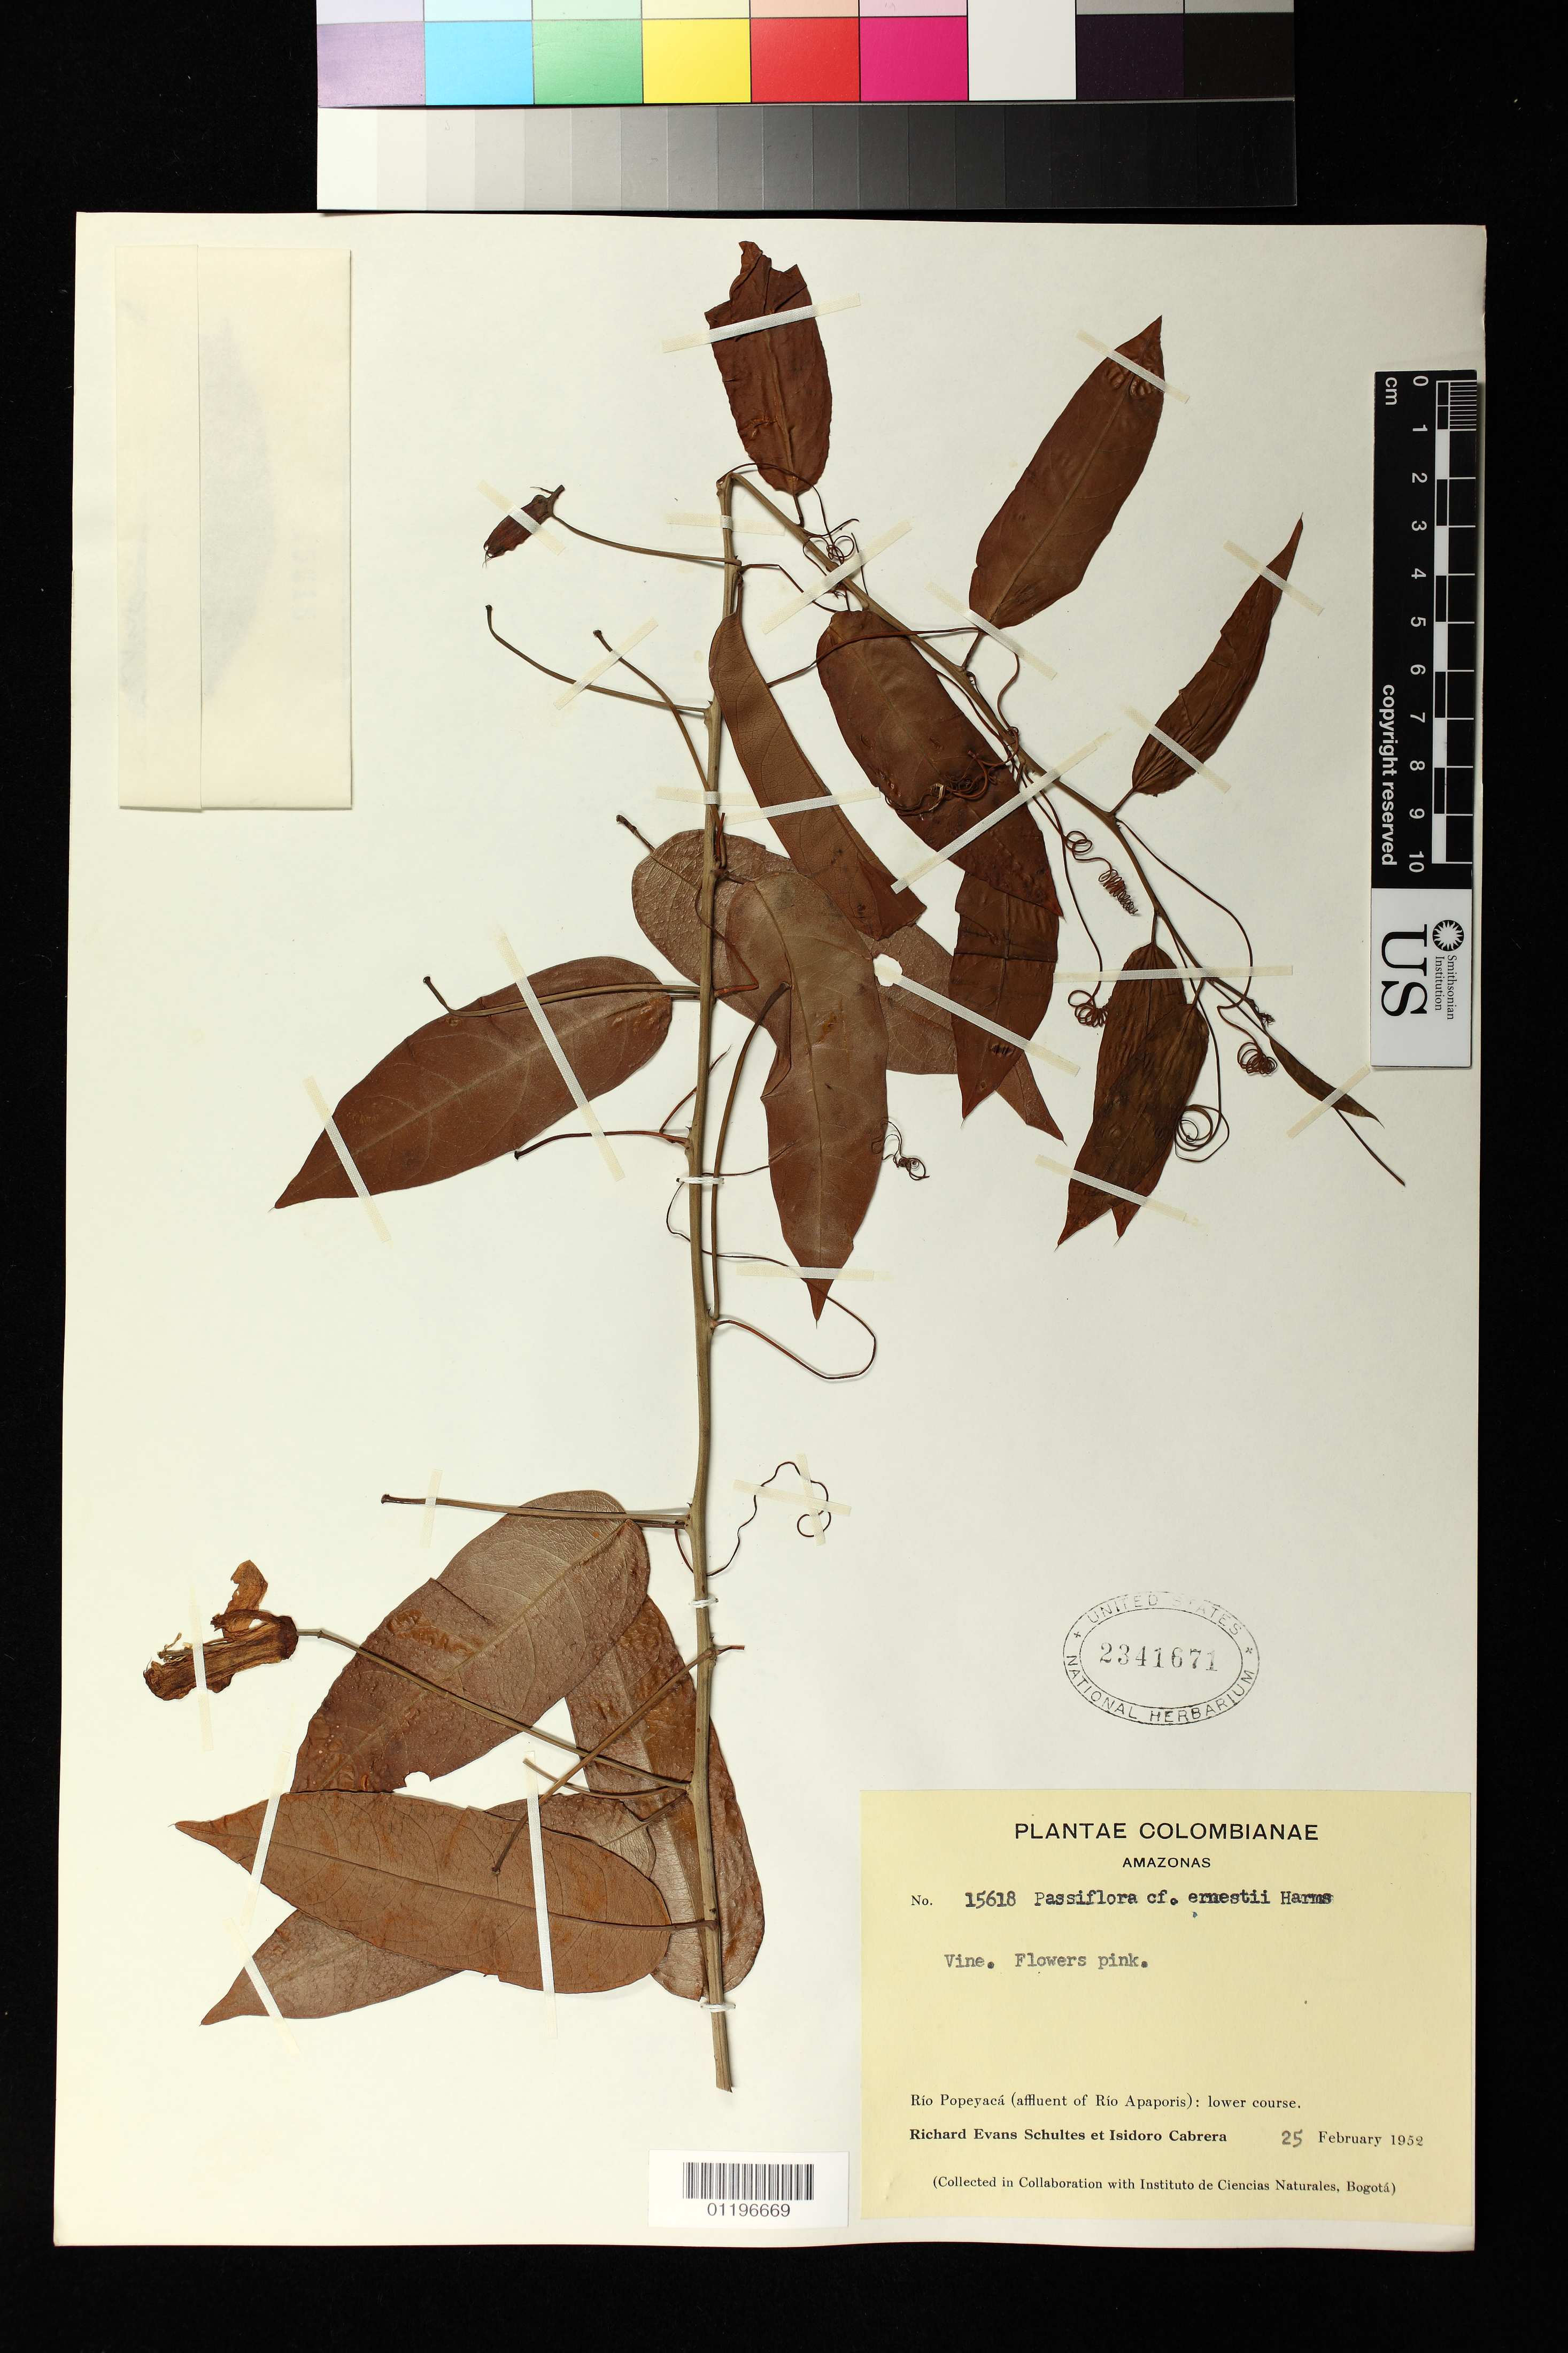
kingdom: Plantae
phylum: Tracheophyta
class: Magnoliopsida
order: Malpighiales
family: Passifloraceae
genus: Passiflora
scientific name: Passiflora ernestii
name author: Harms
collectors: R. E. Schultes & I. Cabrera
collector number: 15618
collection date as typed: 25 Feb 1952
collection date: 1952-02-25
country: Colombia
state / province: Amazônas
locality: Rio Popeyaca (affluent of Rio Apaporis): lower course.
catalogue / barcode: US 2341671